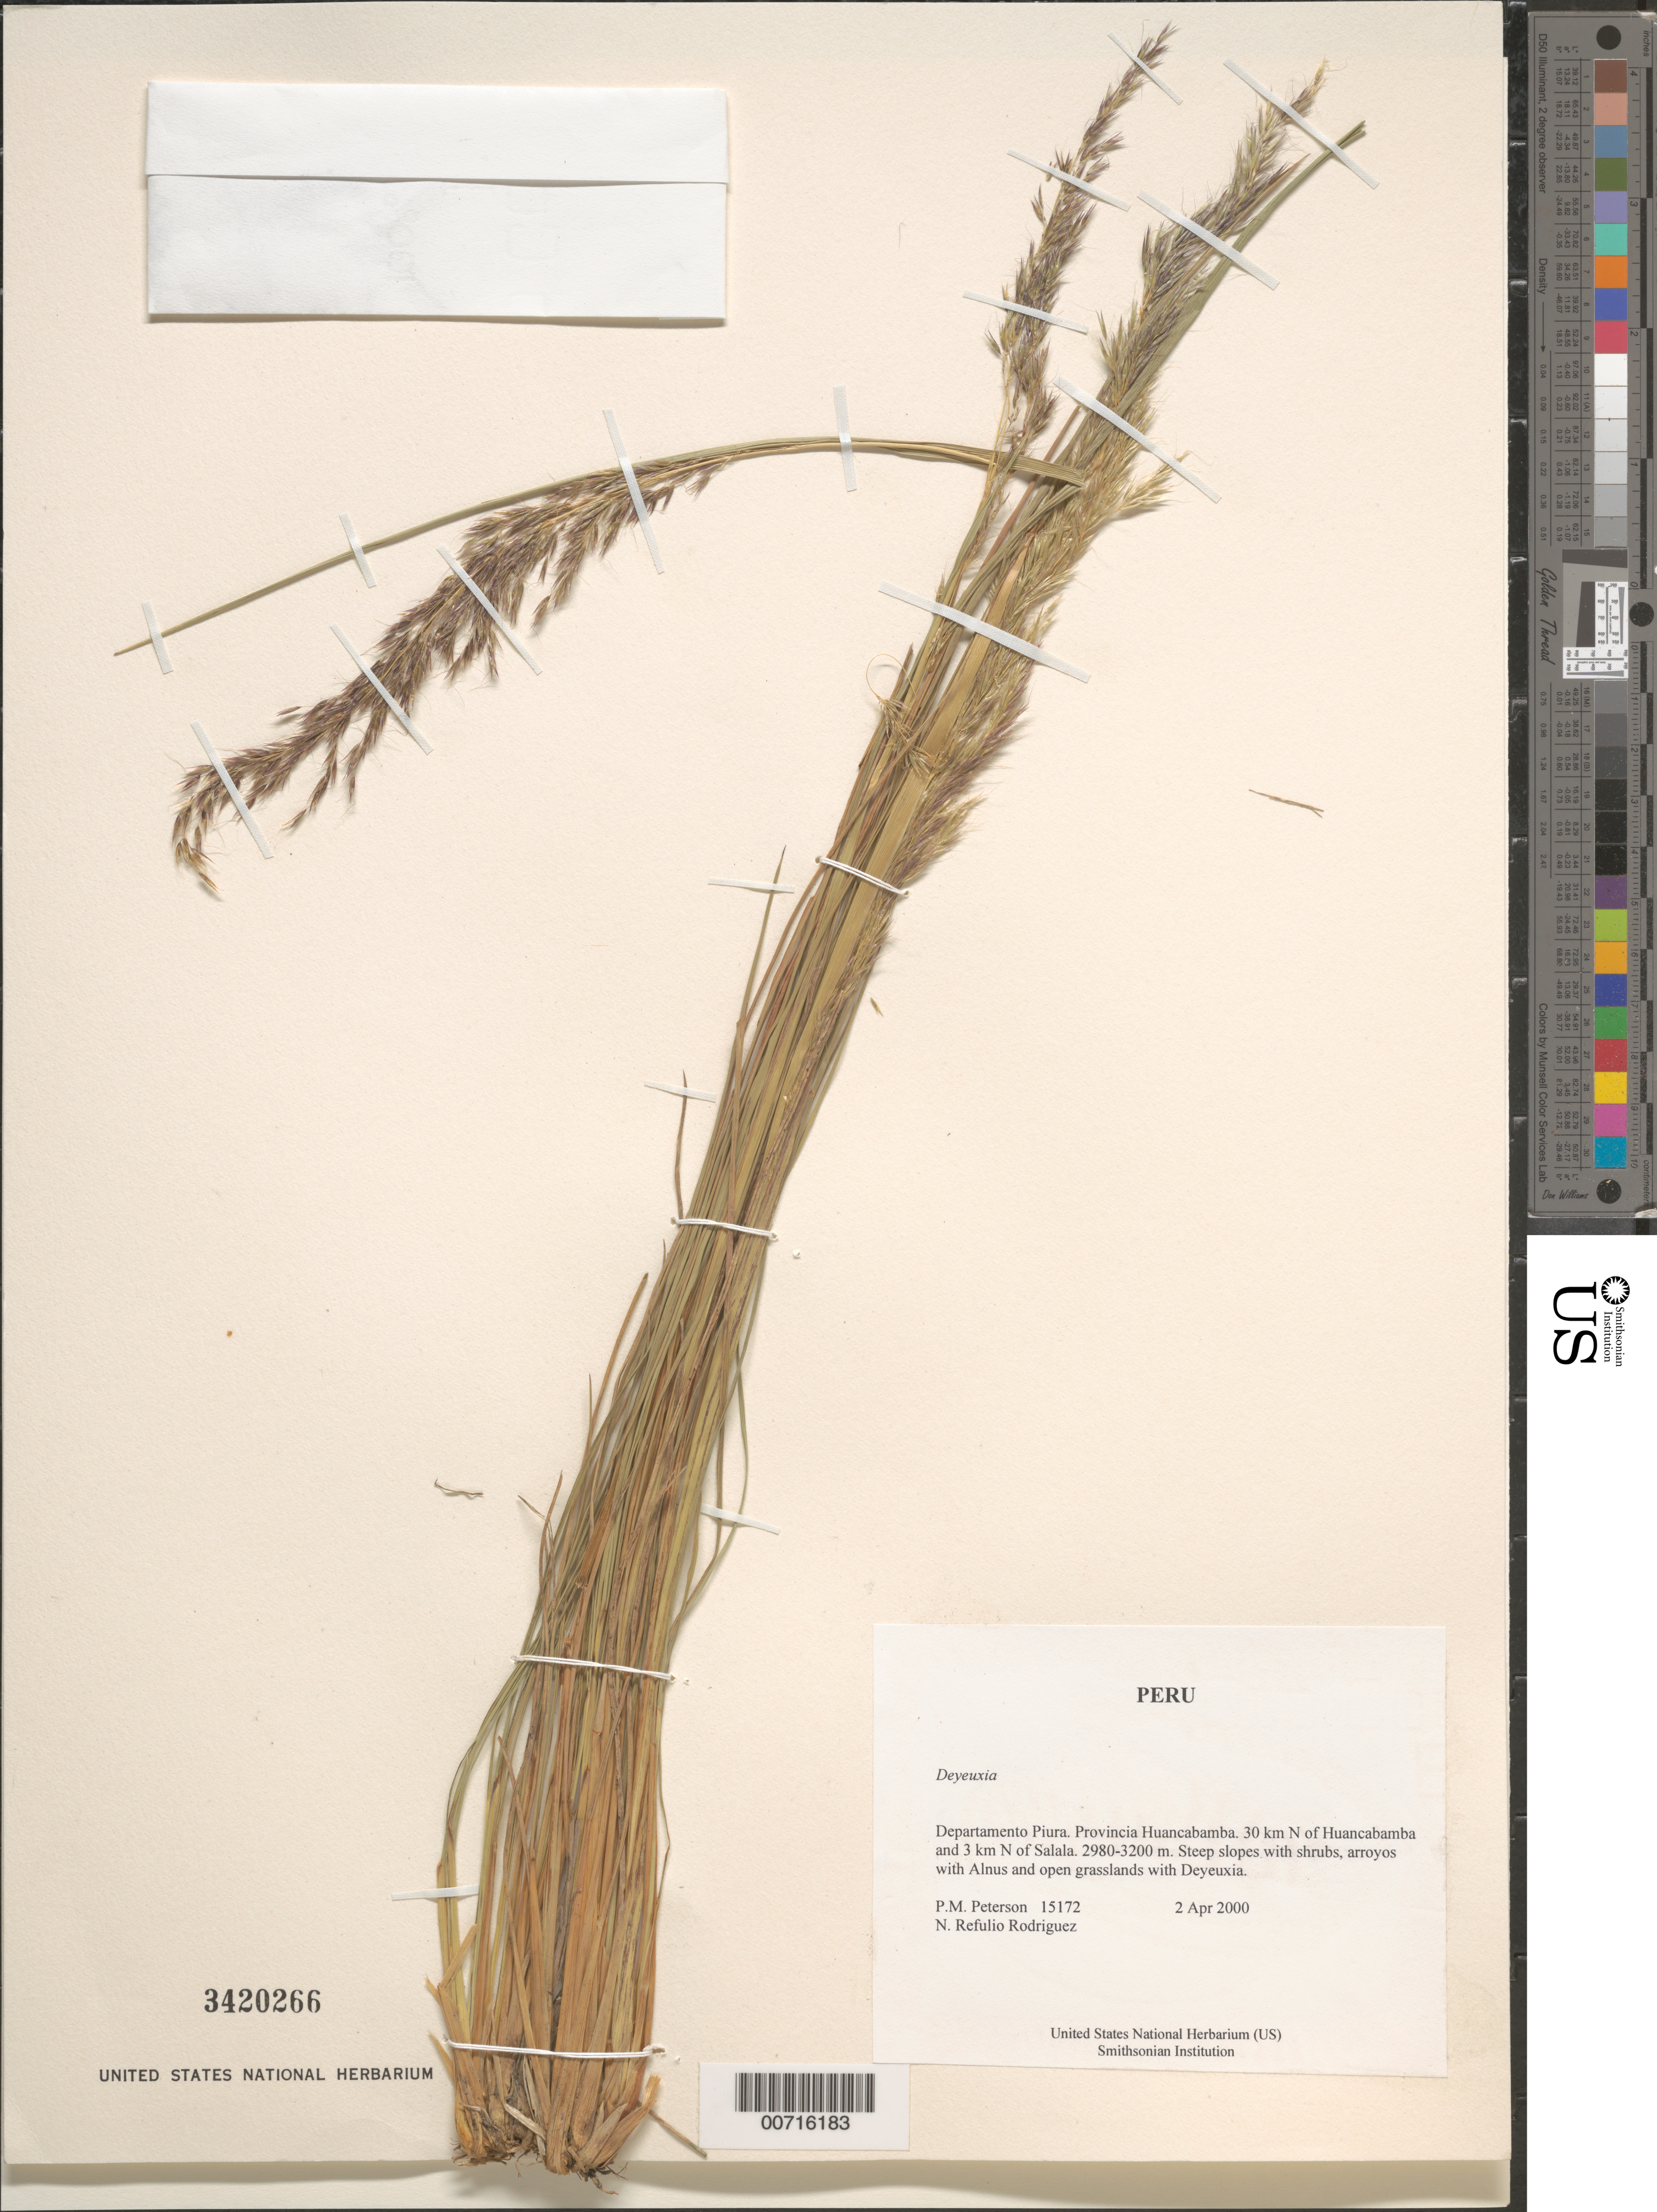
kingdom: Plantae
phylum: Tracheophyta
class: Liliopsida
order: Poales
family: Poaceae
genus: Calamagrostis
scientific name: Calamagrostis sp.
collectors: P. M. Peterson & N. Refulio-Rodríguez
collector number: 15172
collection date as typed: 02 Apr 2000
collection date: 2000-04-02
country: Peru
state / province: Piura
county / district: Huancabamba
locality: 30 km N of Huancabamba and 3 km N of Salala.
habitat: Steep slopes with shrubs, arroyos with Alnus and open grasslands with Deyeuxia.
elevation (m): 2980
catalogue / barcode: US 3420266